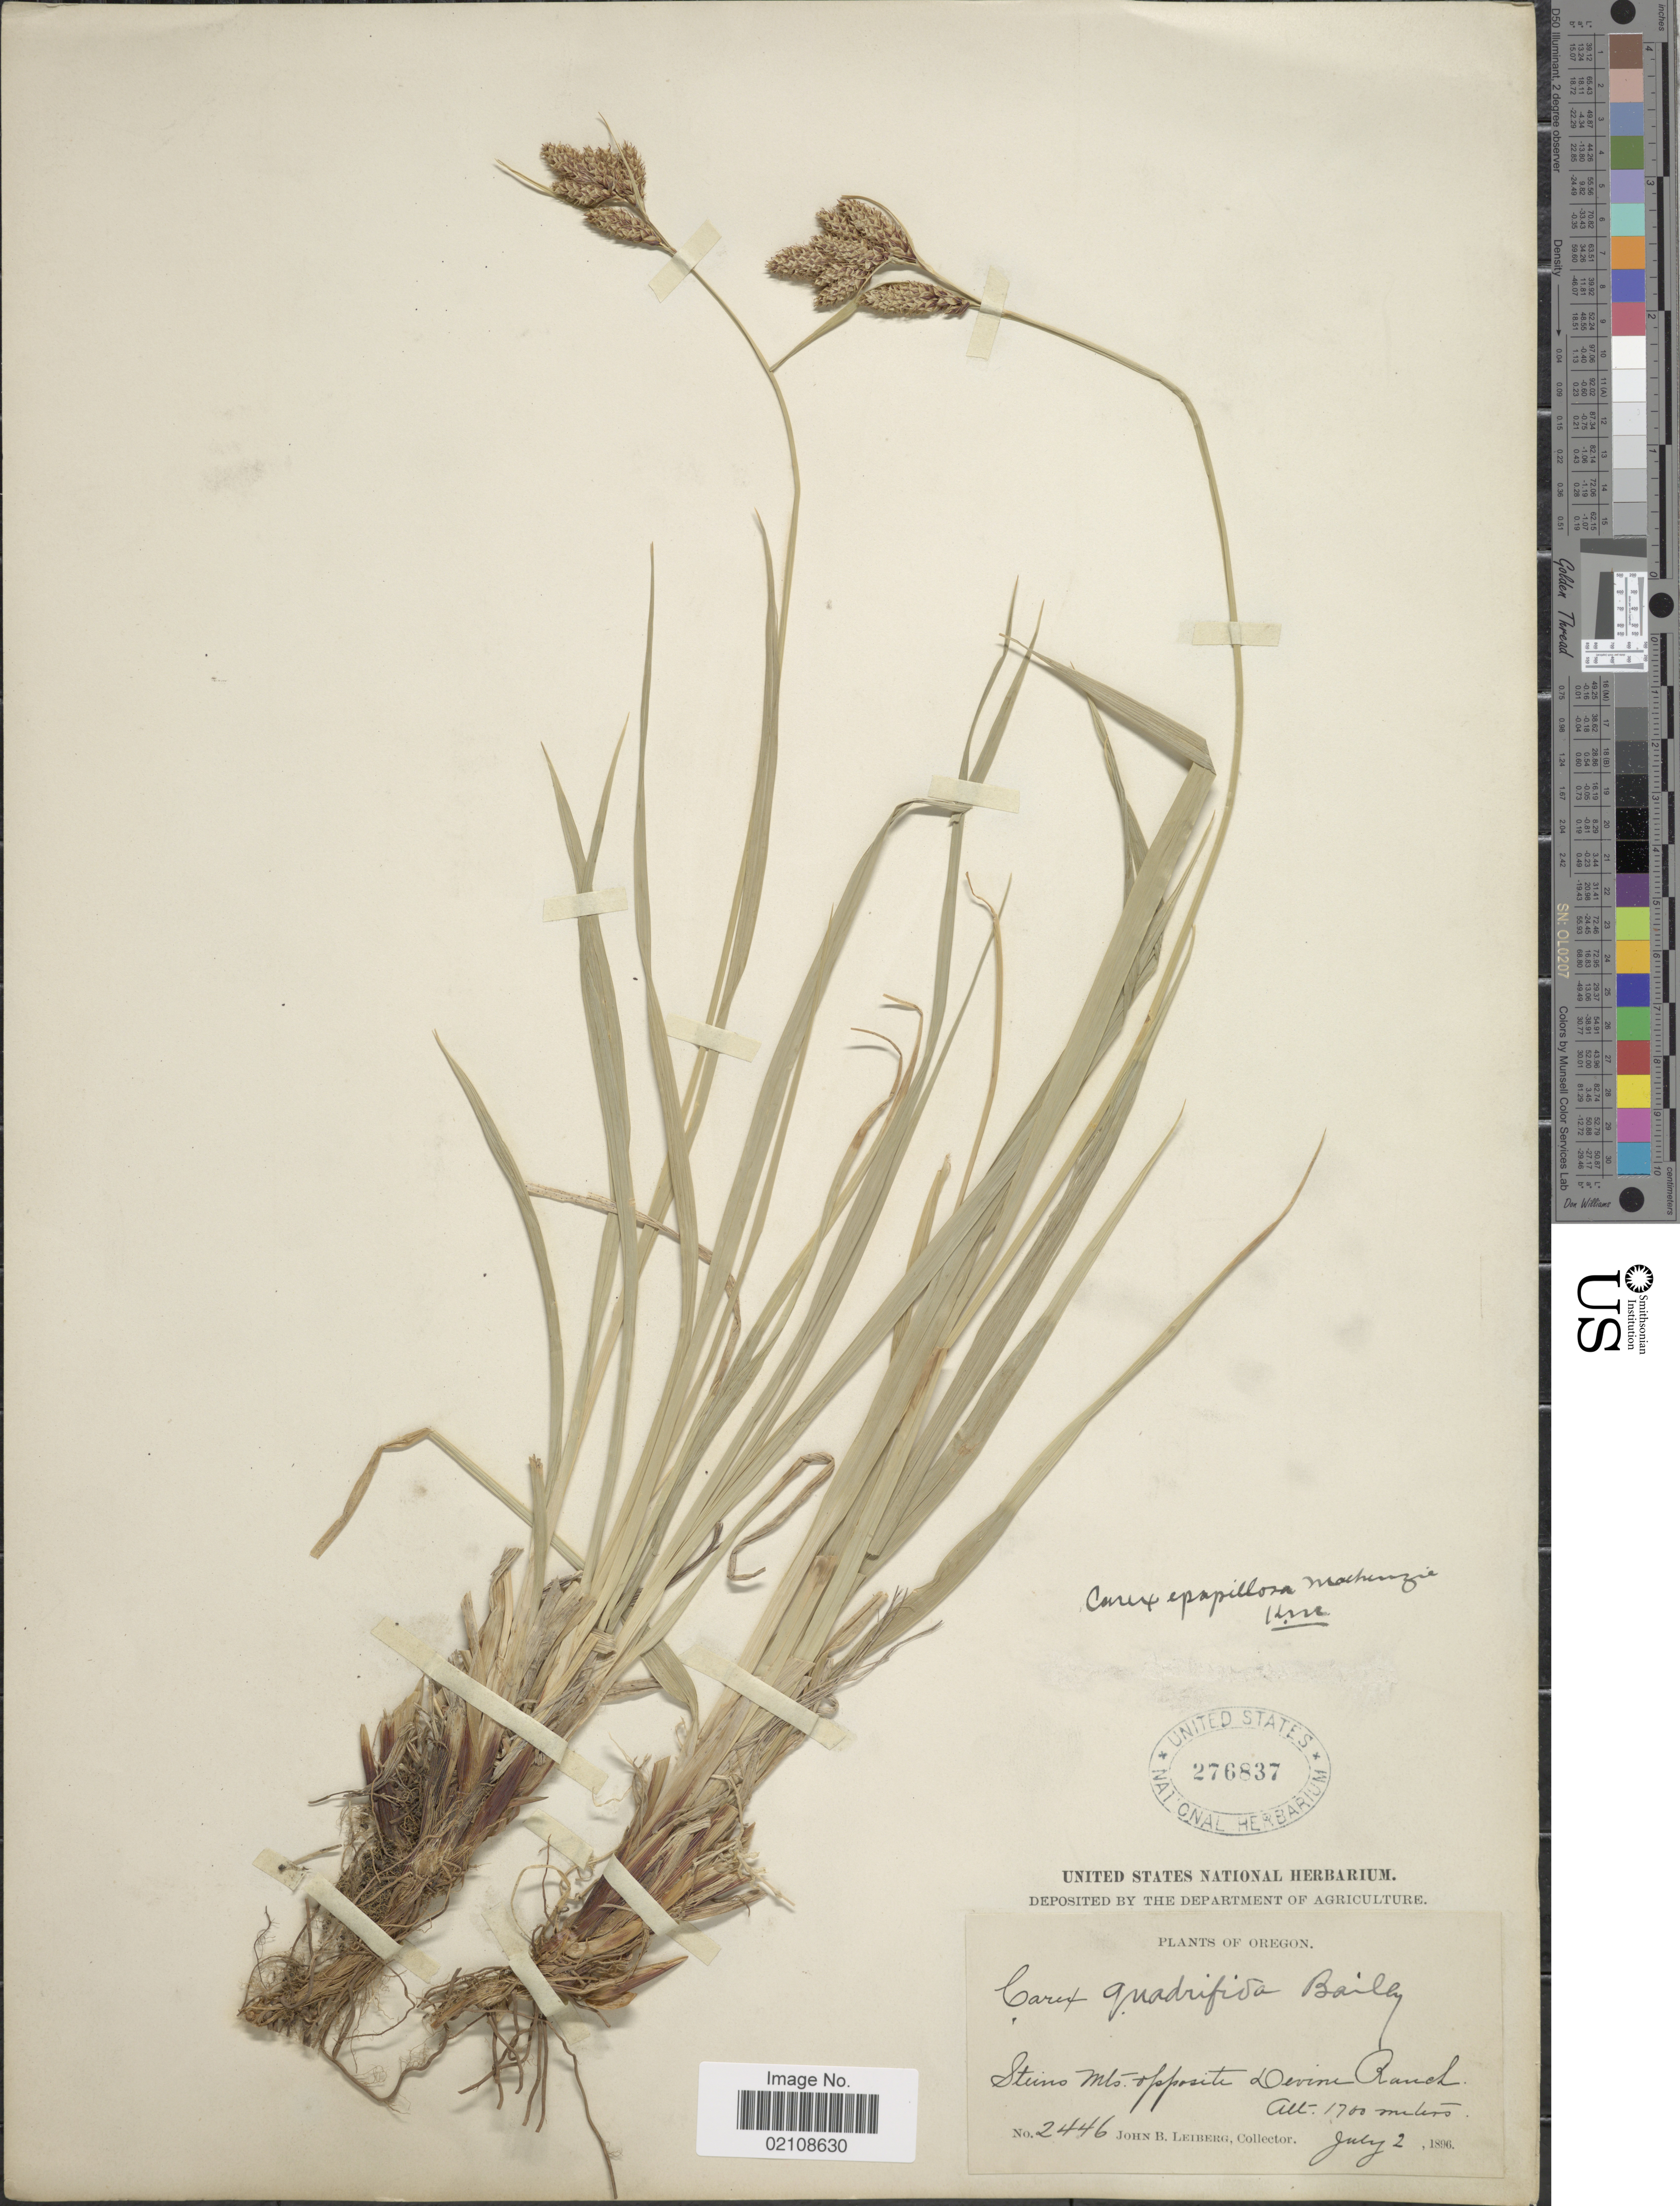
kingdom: Plantae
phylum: Tracheophyta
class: Liliopsida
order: Poales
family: Cyperaceae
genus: Carex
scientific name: Carex epapillosa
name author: Mack.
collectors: J. B. Leiberg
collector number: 2446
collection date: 1896-07-02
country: United States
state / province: Oregon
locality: Steins Mts. opposite Devine Ranch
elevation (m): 1700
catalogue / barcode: US 276837